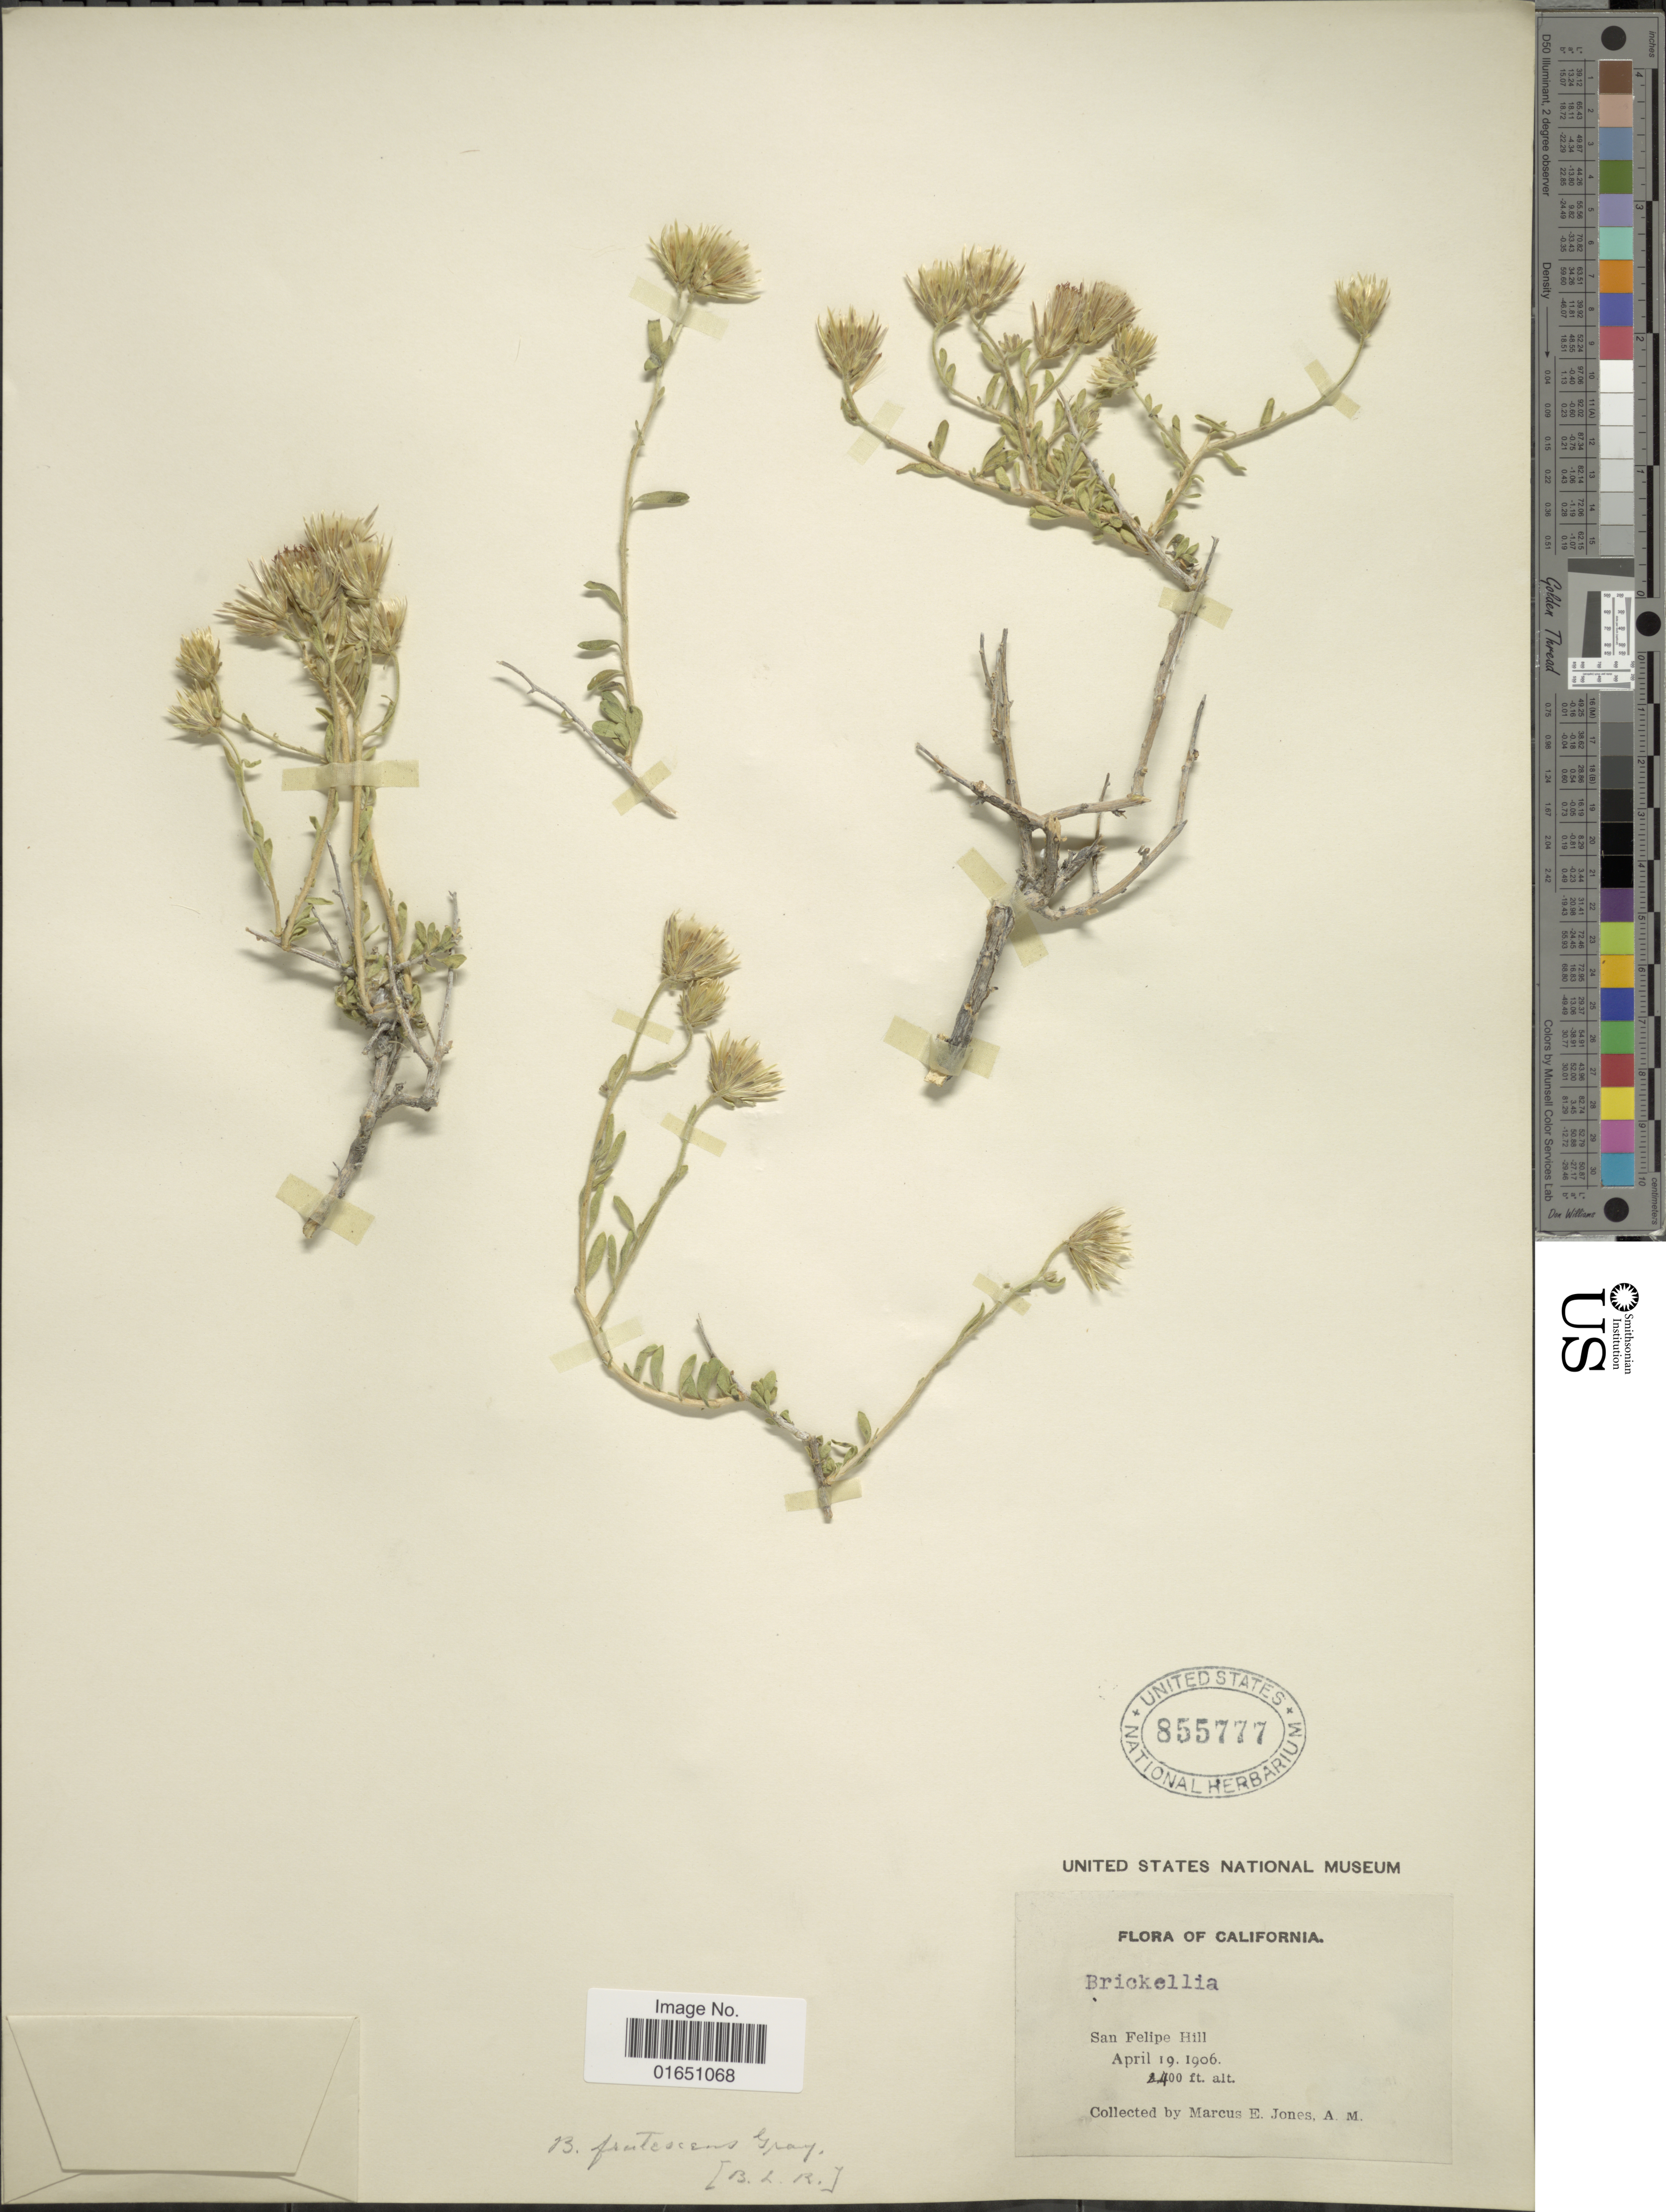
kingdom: Plantae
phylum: Tracheophyta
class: Magnoliopsida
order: Asterales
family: Asteraceae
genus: Brickellia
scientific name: Brickellia frutescens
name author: A. Gray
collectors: M. E. Jones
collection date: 1906-04-19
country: United States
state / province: California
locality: San Felipe Hill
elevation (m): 732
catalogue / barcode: US 855777